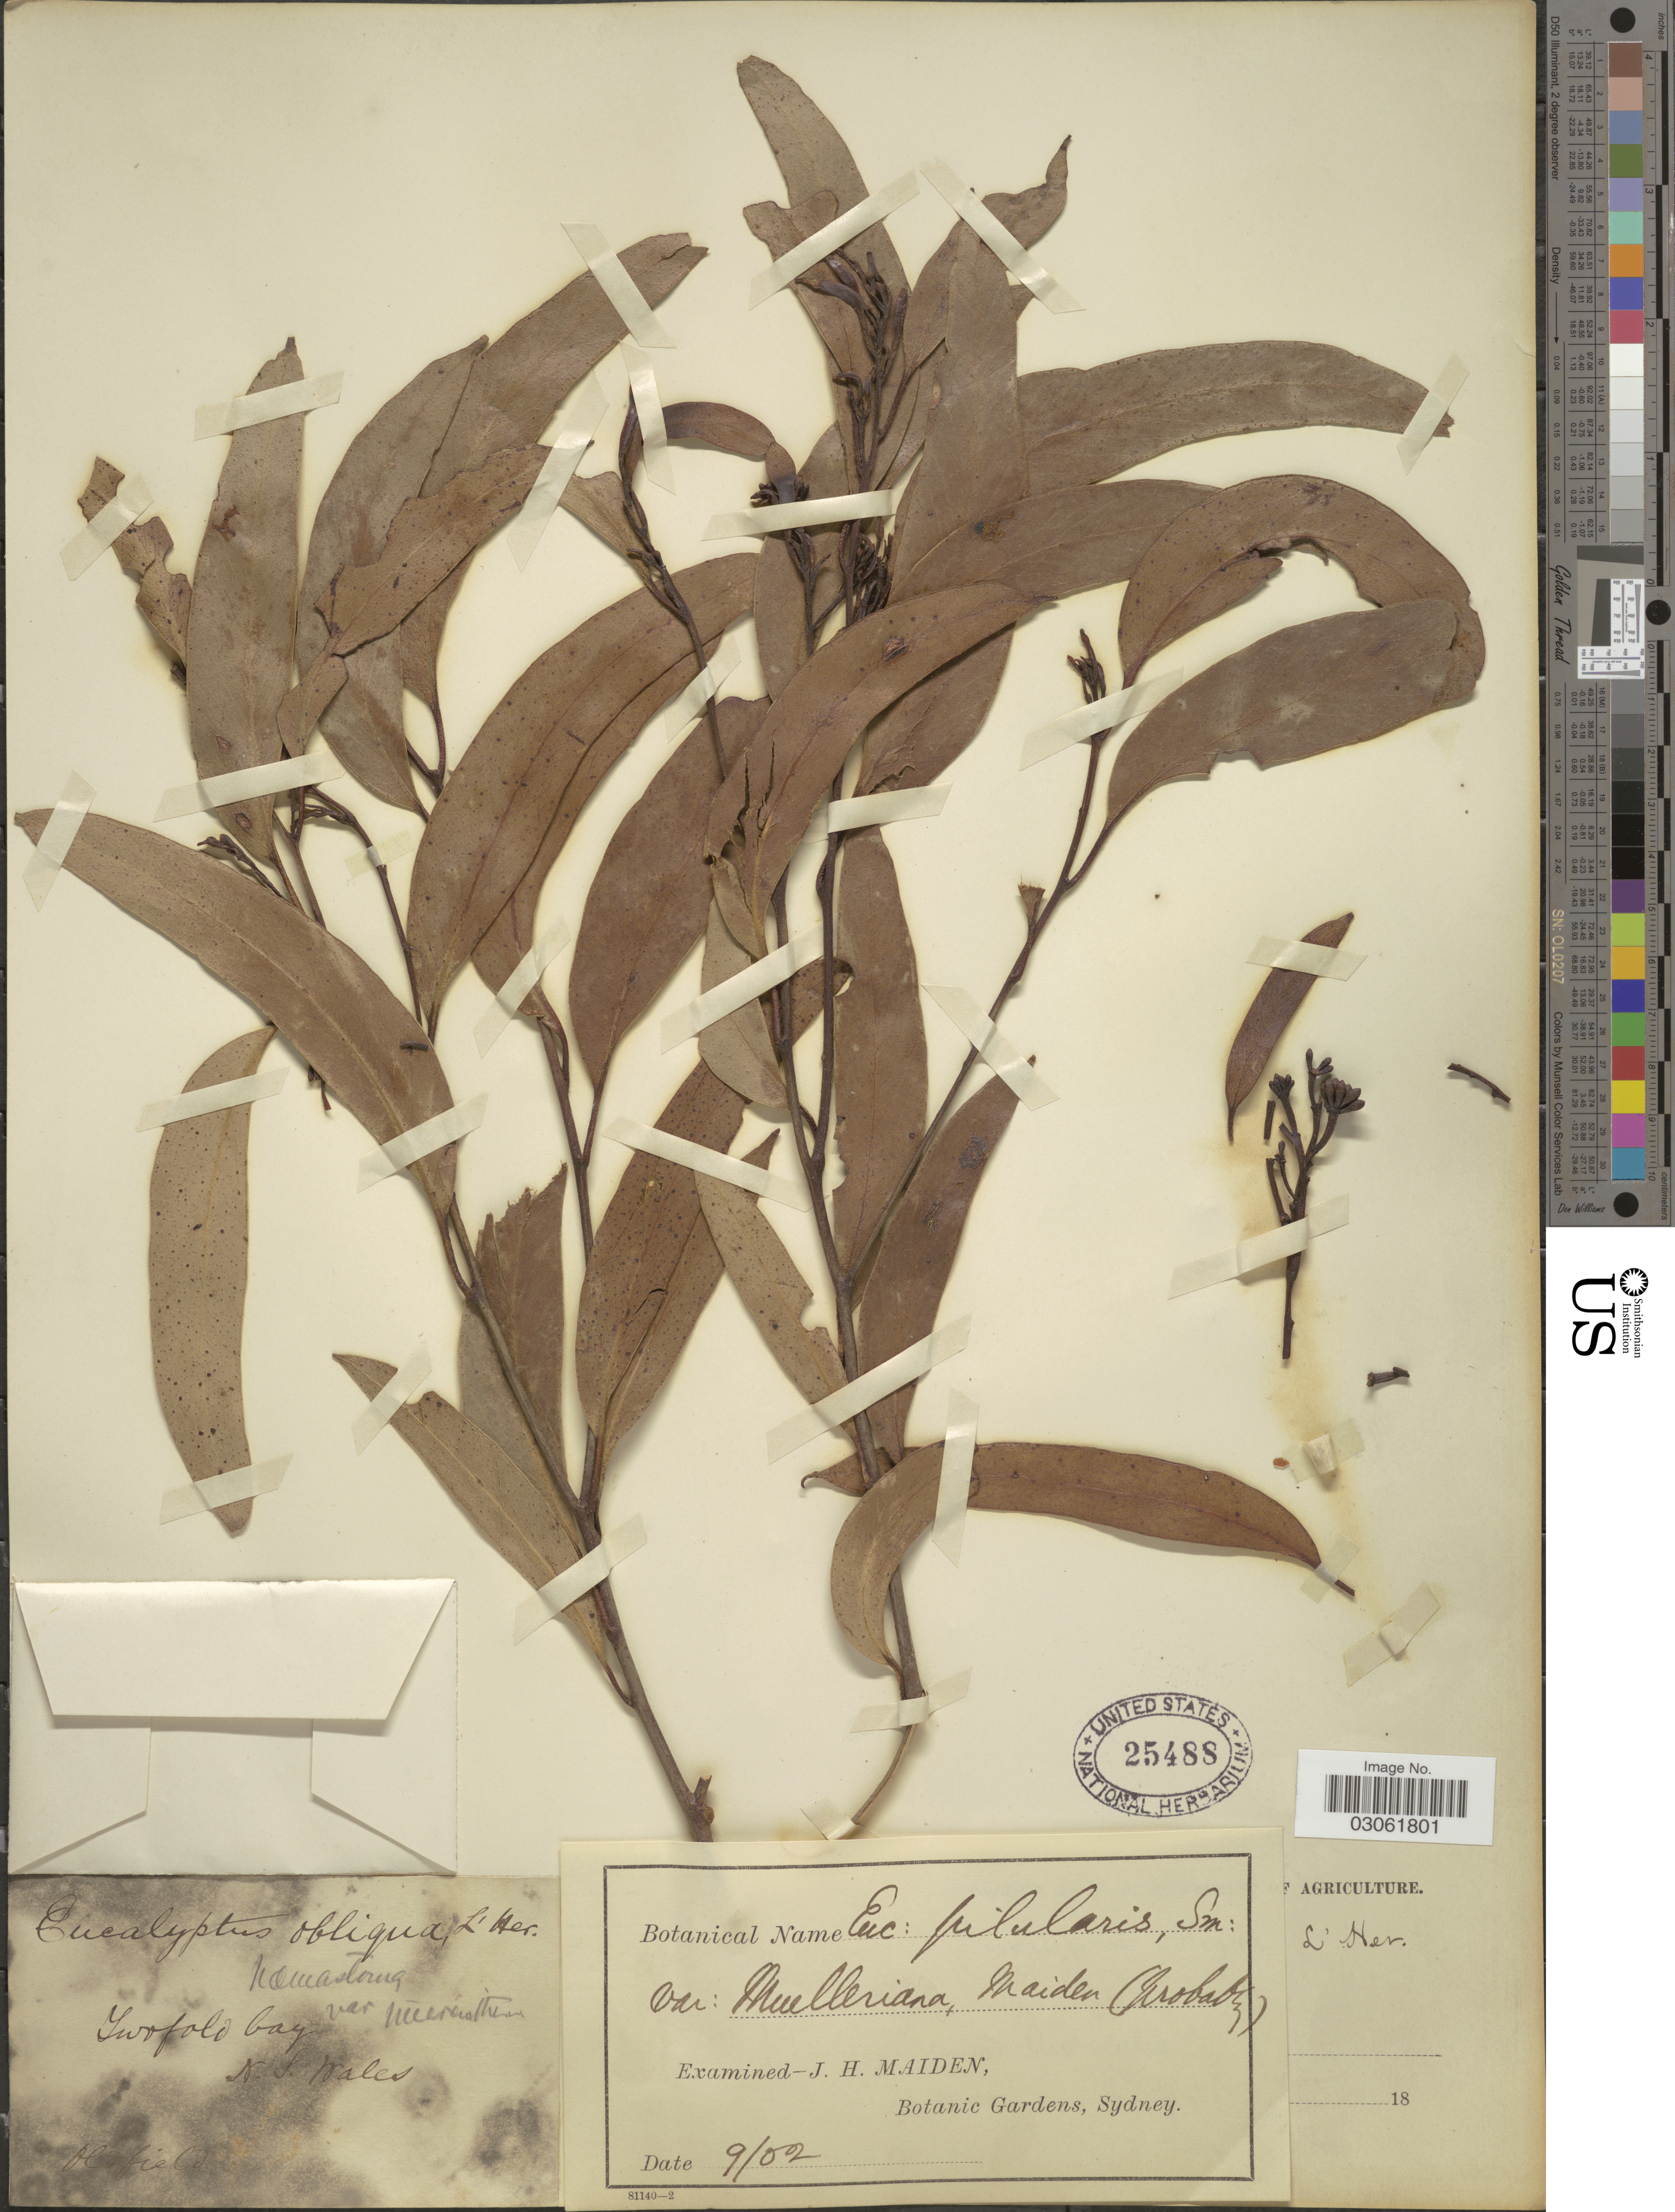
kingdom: Plantae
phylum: Tracheophyta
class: Magnoliopsida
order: Myrtales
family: Myrtaceae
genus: Eucalyptus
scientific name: Eucalyptus pilularis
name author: Sm.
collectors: Oldfield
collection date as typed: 18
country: Australia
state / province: New South Wales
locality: Twofold bay.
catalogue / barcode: US 25488